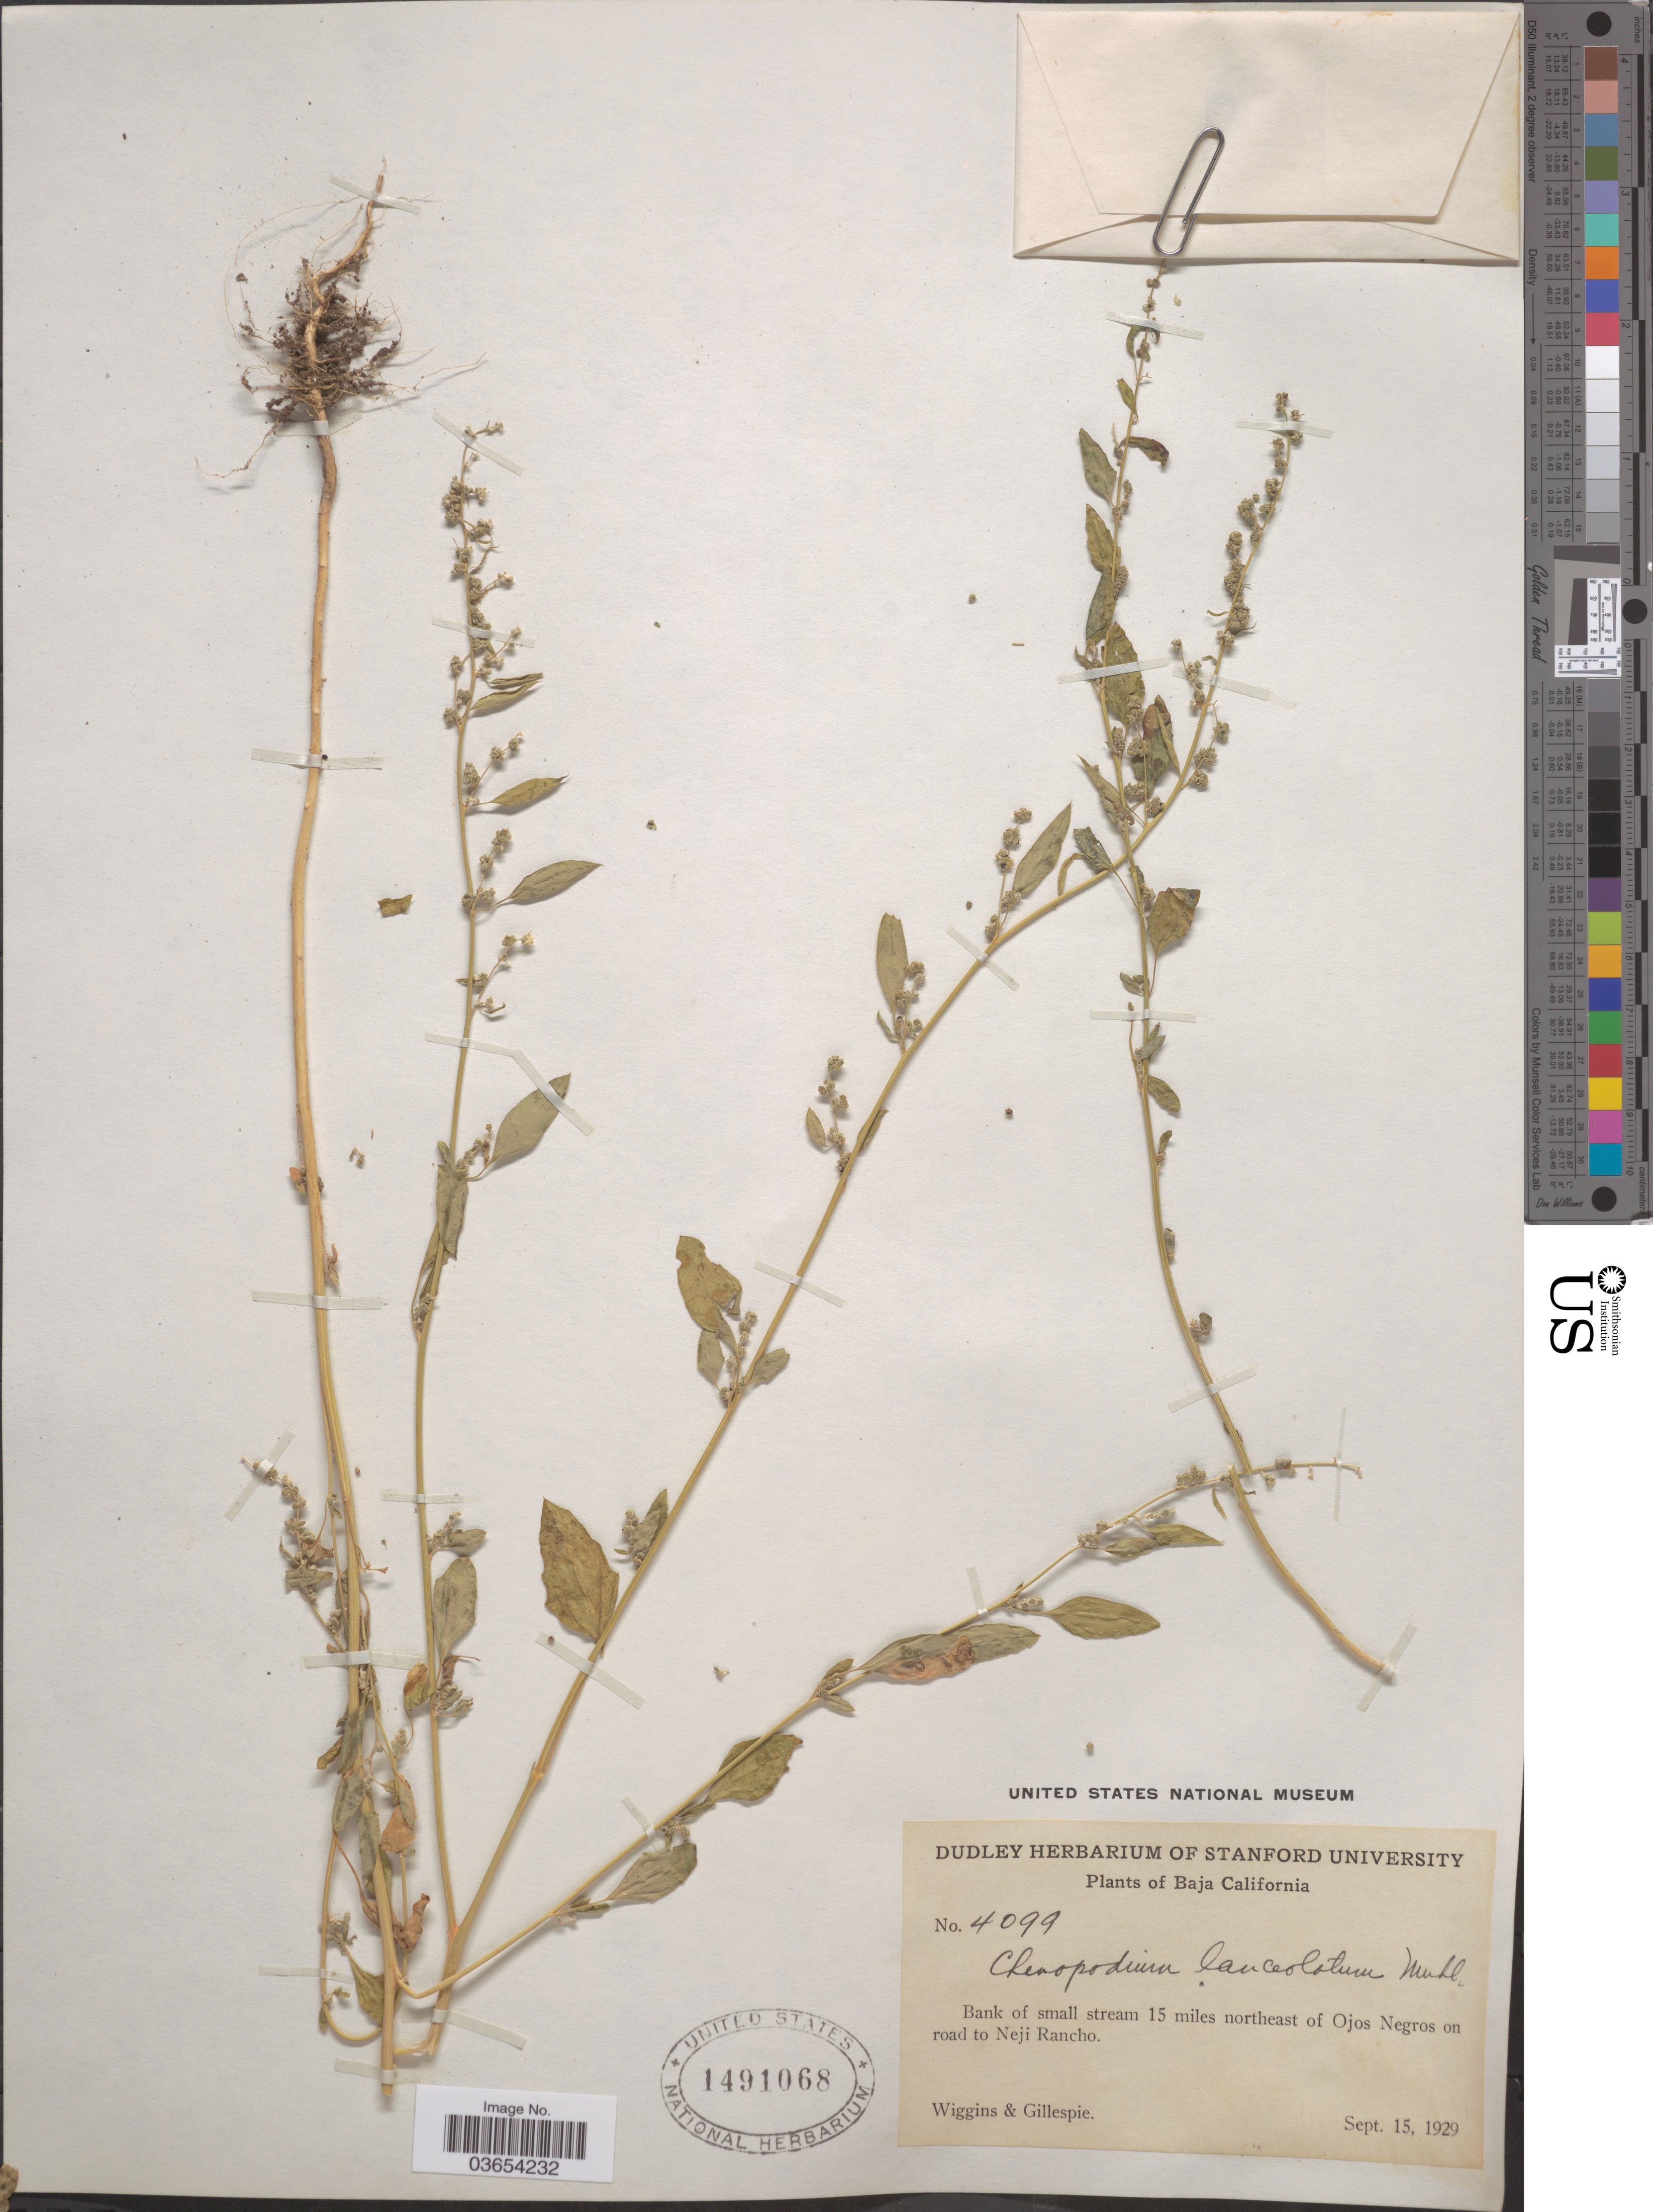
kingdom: Plantae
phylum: Tracheophyta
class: Magnoliopsida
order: Caryophyllales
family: Amaranthaceae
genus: Chenopodium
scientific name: Chenopodium lanceolatum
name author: Muhl. ex Willd.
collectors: -- Wiggins & -- Gillespie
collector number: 4099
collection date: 1929-09-15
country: Mexico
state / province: Baja California Norte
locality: Bank of small stream 15 miles northeast of Ojos Negros on road to Neji Rancho.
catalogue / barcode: US 1491068